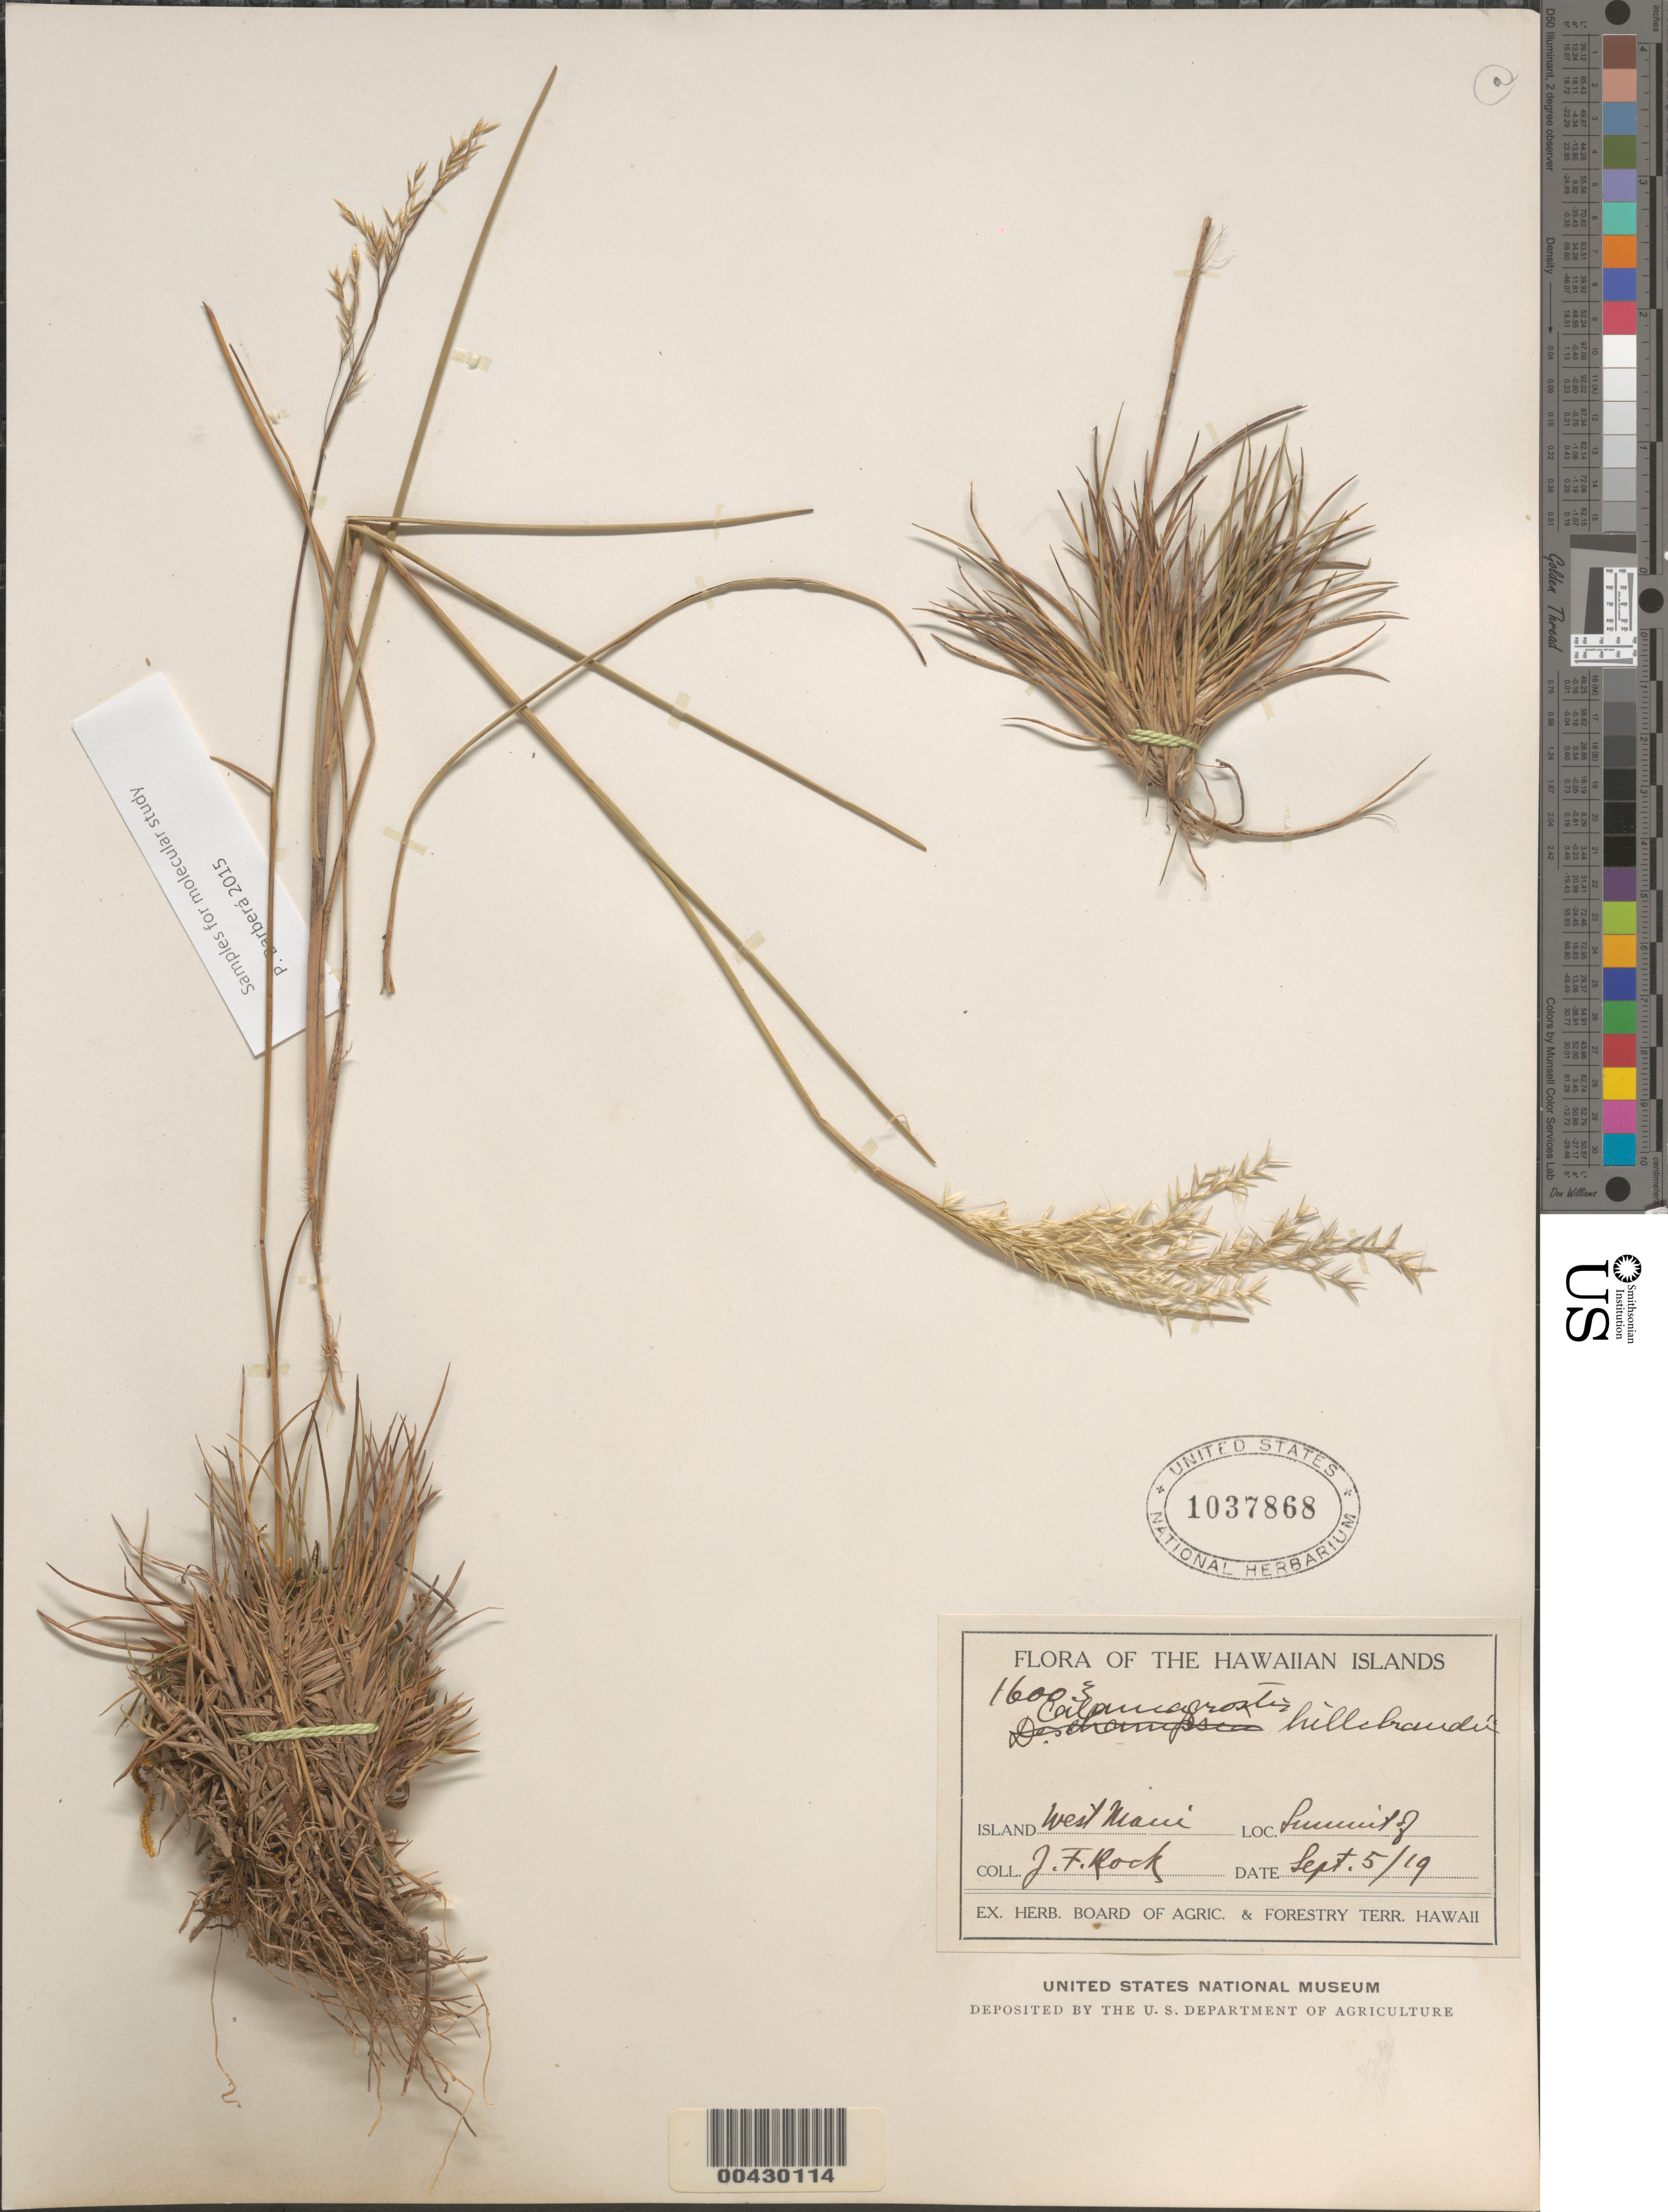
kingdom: Plantae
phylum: Tracheophyta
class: Liliopsida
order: Poales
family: Poaceae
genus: Calamagrostis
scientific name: Calamagrostis hillebrandii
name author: (Munro ex Hillebr.) Hitchc.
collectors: J. F. Rock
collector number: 16003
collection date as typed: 5 Sep 1919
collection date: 1919-09-05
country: United States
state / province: Hawaii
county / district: Maui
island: Maui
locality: West Maui, summit of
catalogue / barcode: US 1037868